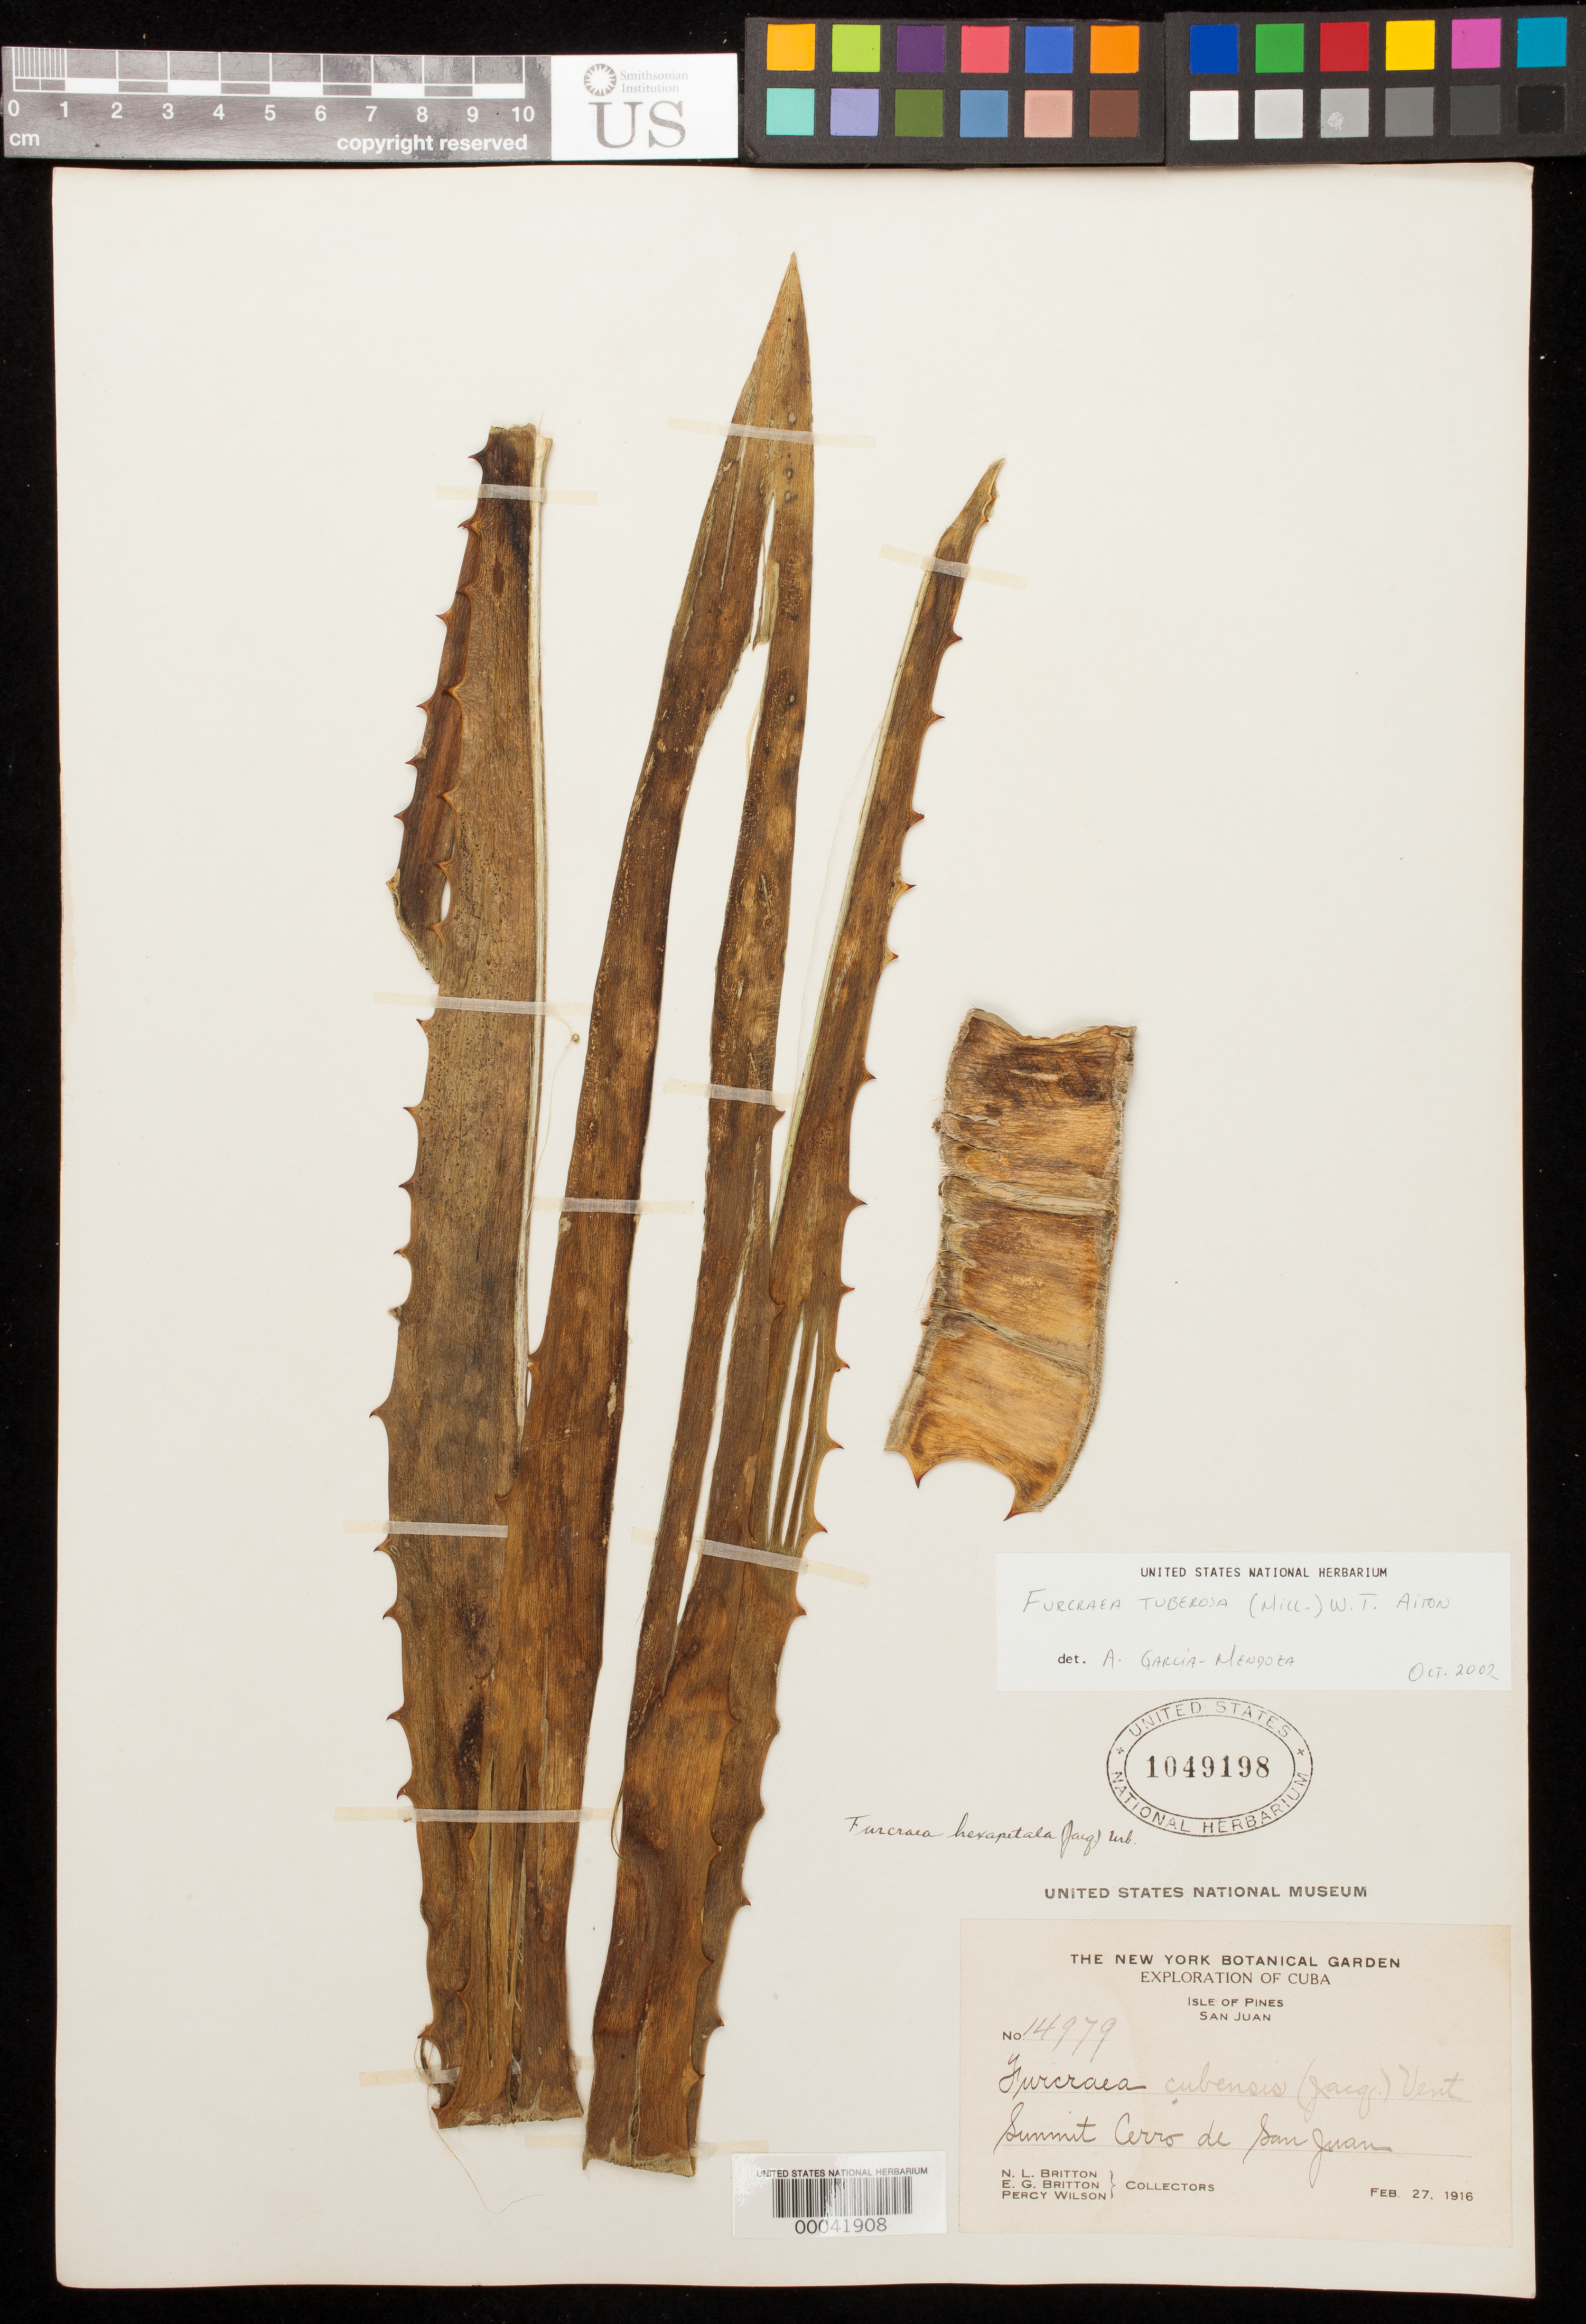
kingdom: Plantae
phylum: Tracheophyta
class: Liliopsida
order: Asparagales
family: Asparagaceae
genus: Furcraea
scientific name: Furcraea tuberosa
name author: (Mill.) W.T. Aiton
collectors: N. Britton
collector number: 14979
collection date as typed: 27 Feb 1916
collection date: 1916-02-27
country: Cuba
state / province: Isla de La Juventud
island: Isla de La Juventud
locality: Summit cerro de san juan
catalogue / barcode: US 1049198